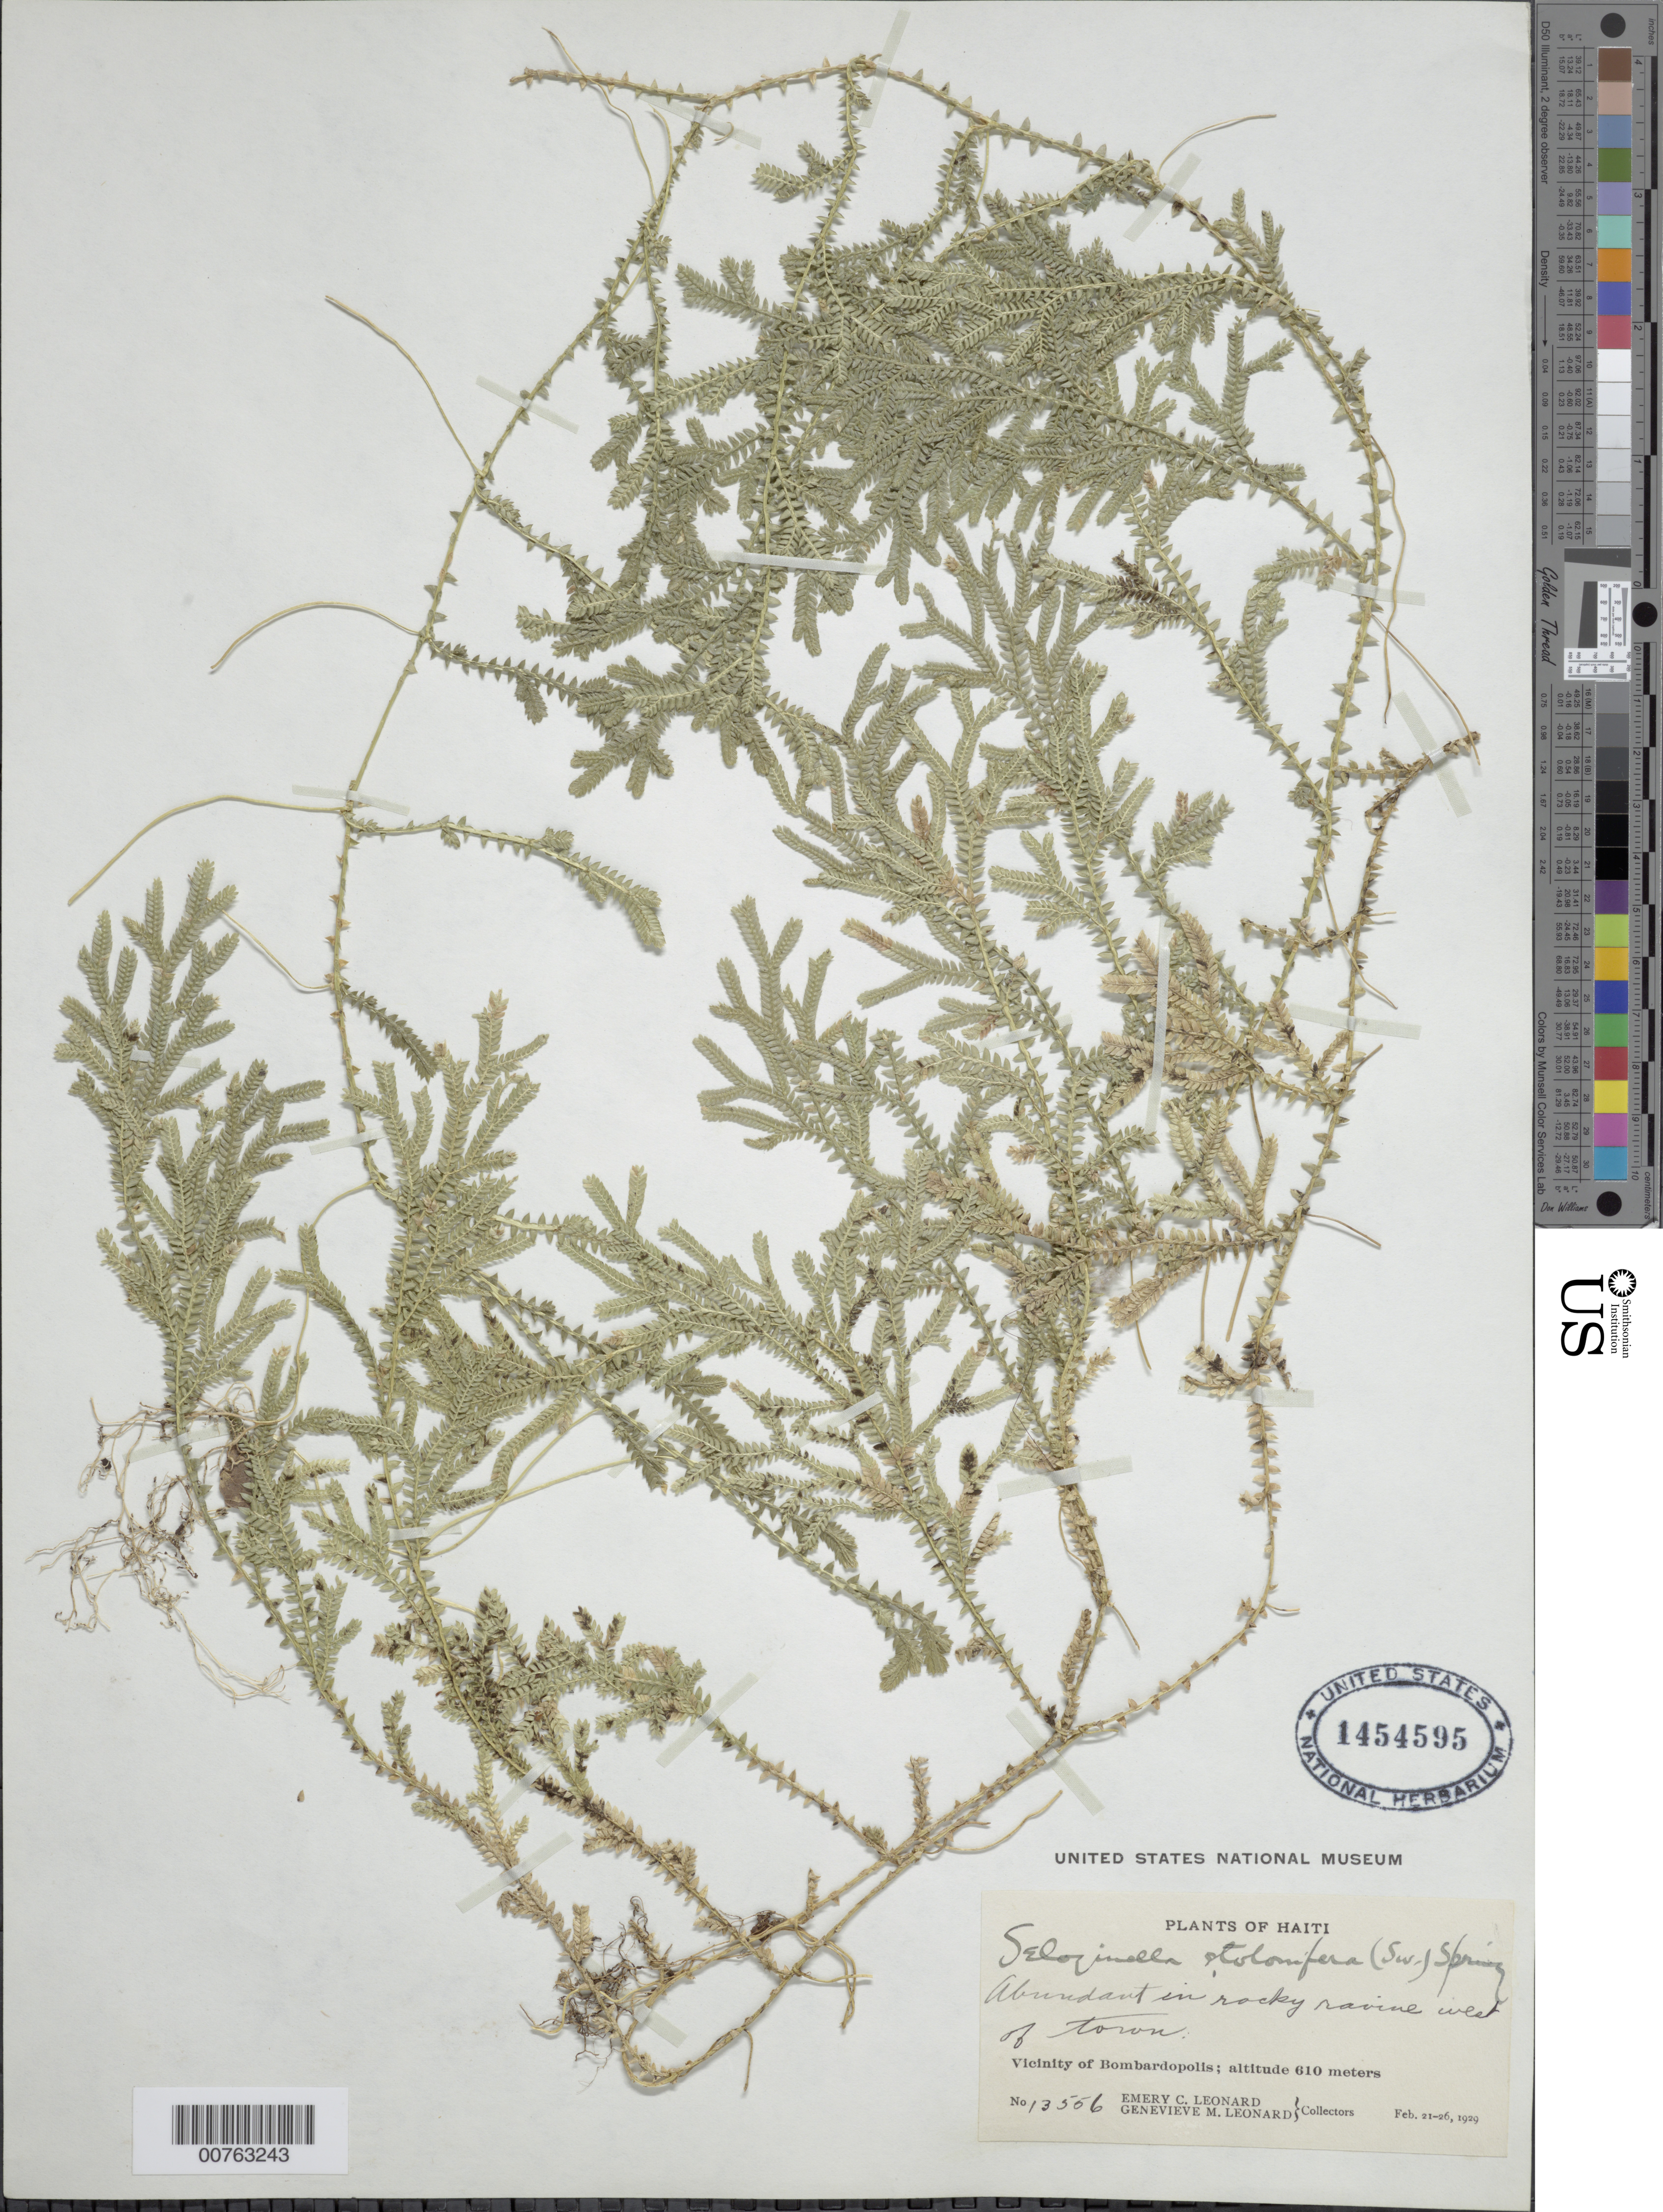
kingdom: Plantae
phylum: Tracheophyta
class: Lycopodiopsida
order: Selaginellales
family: Selaginellaceae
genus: Selaginella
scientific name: Selaginella plumosa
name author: (L.) C. Presl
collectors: E. C. Leonard & G. M. Leonard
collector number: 13556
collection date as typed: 21 Feb 1929 to 26 Feb 1929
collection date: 1929-02-21/1929-02-26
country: Haiti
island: Hispaniola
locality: Vicinity of Bombardopolis, W of town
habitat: Abundant in rocky ravine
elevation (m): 610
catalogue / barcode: US 1454595